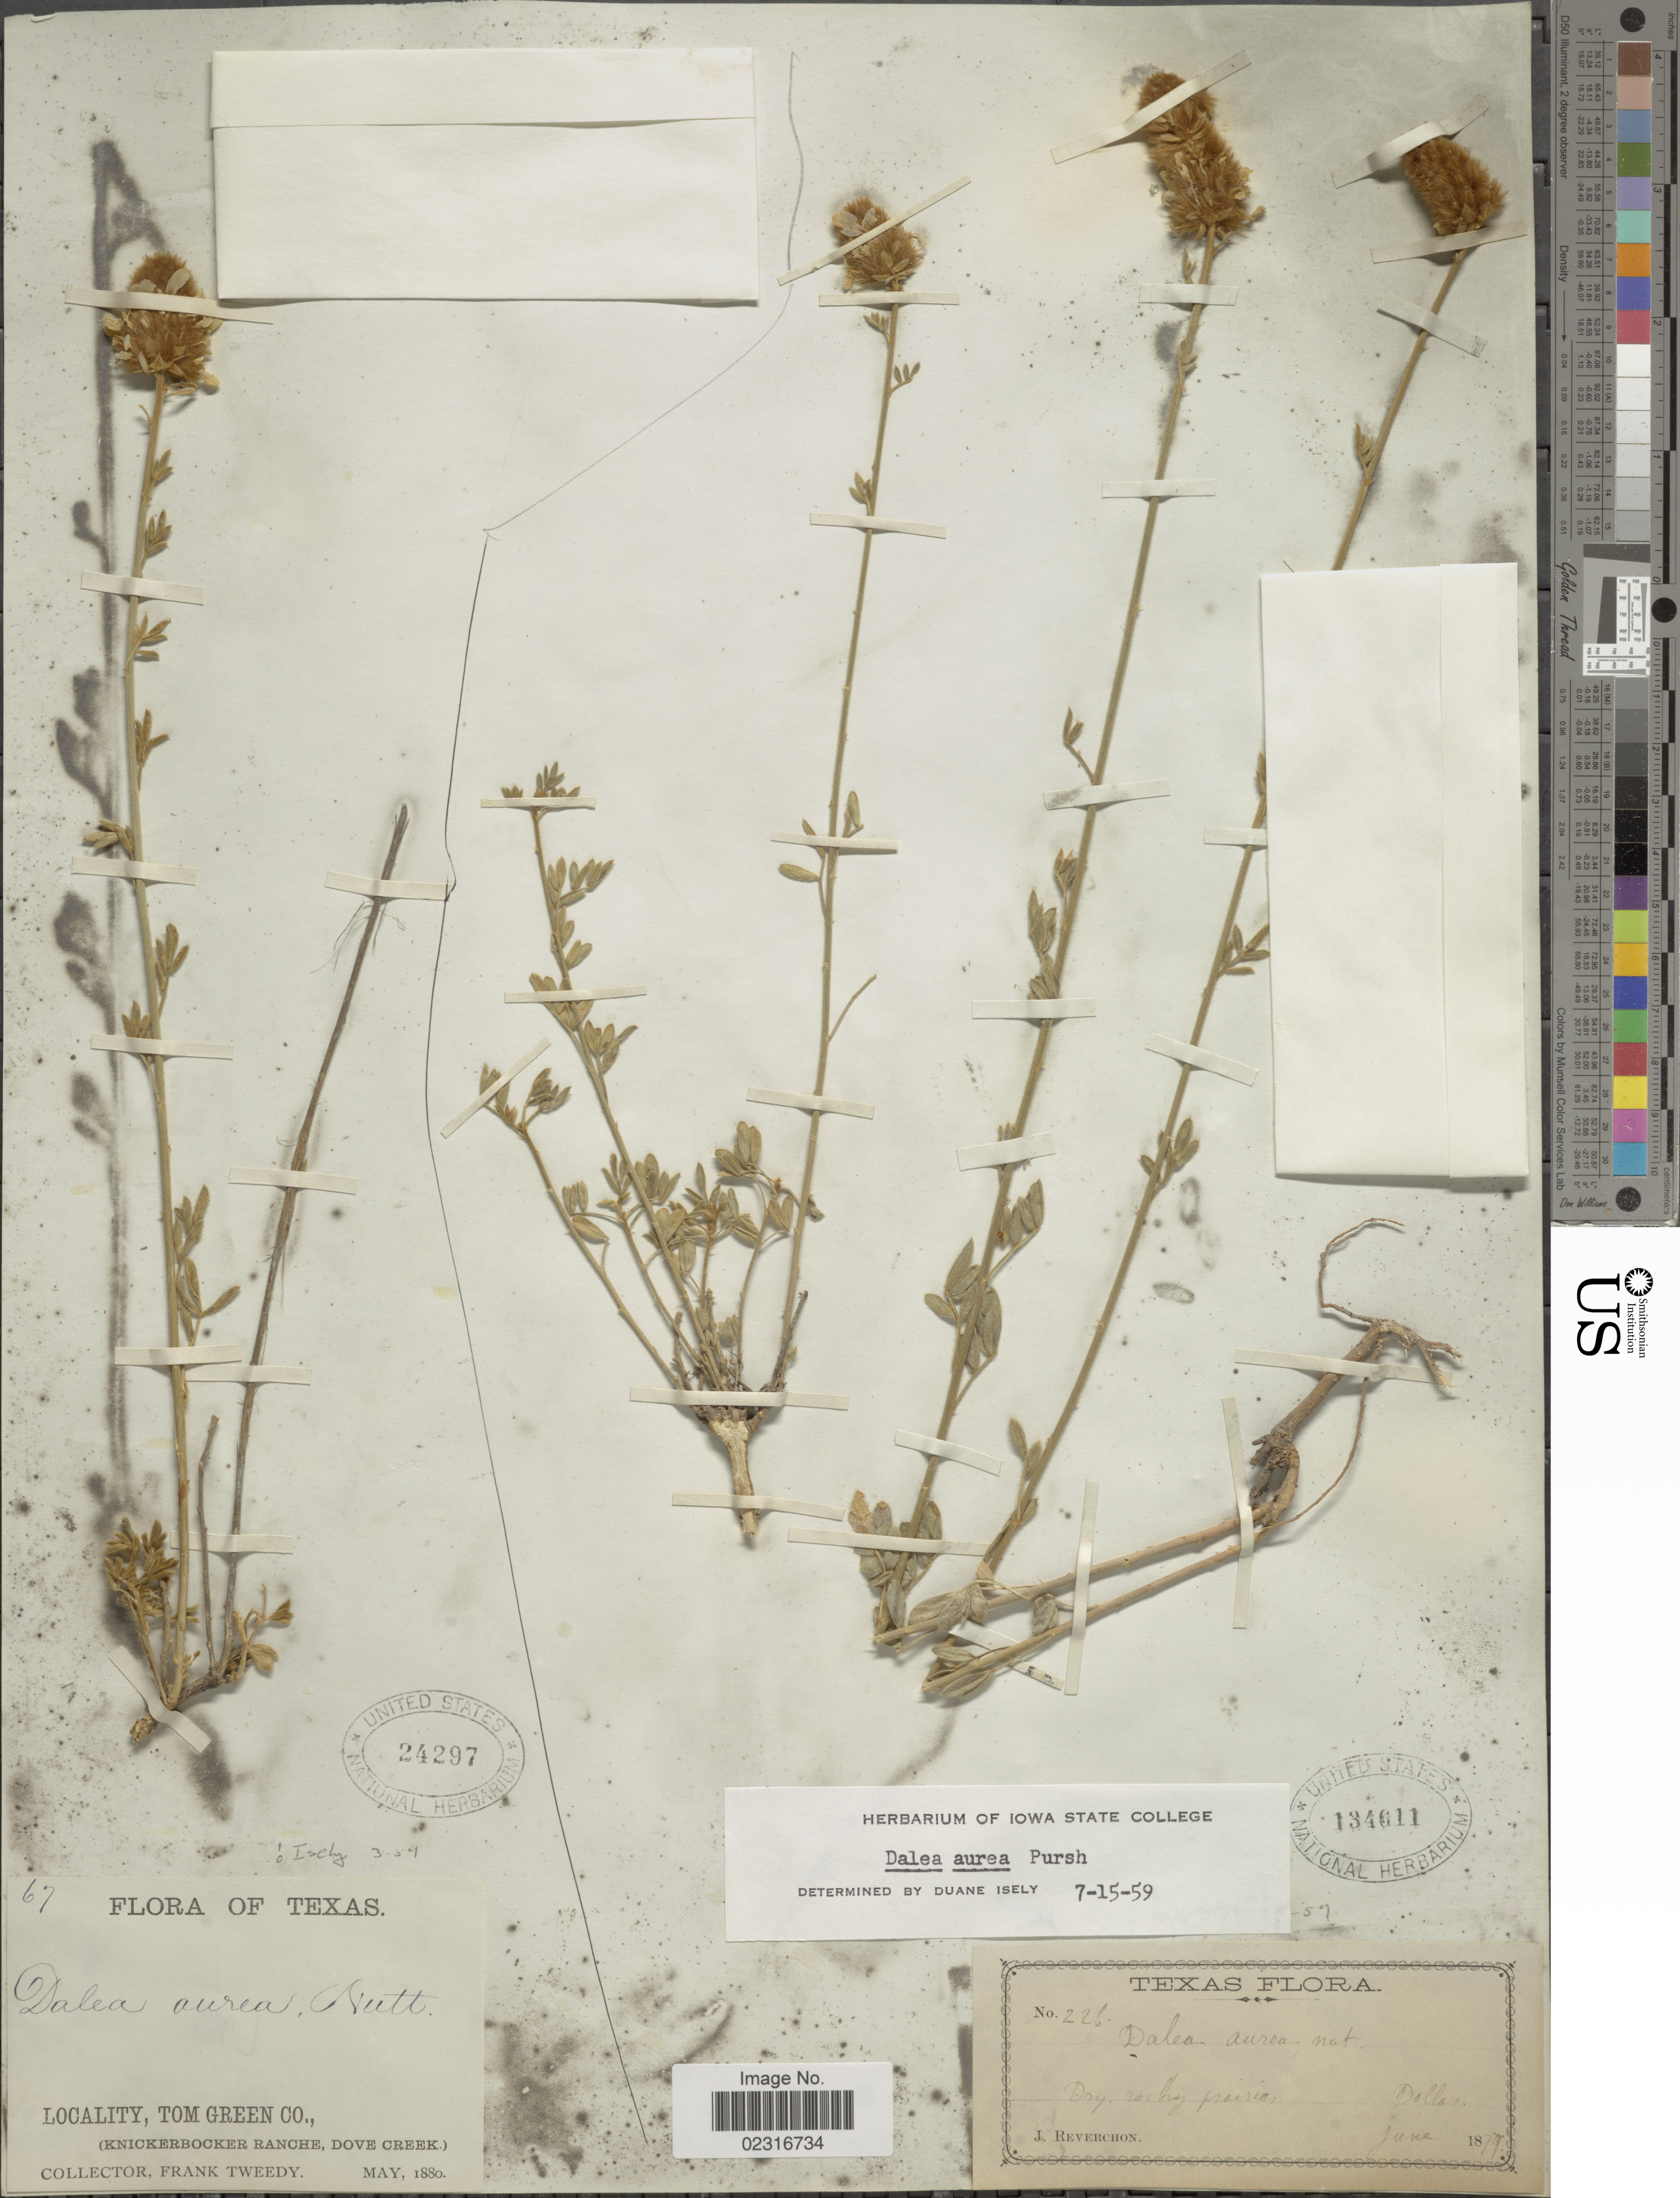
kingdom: Plantae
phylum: Tracheophyta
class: Magnoliopsida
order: Fabales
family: Fabaceae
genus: Dalea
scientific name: Dalea aurea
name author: Nutt. ex Pursh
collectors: F. Tweedy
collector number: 67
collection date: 1880-05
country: United States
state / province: Texas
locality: Tom Green Co., (Knickerbocker Ranche, Dove Creek).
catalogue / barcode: US 24297